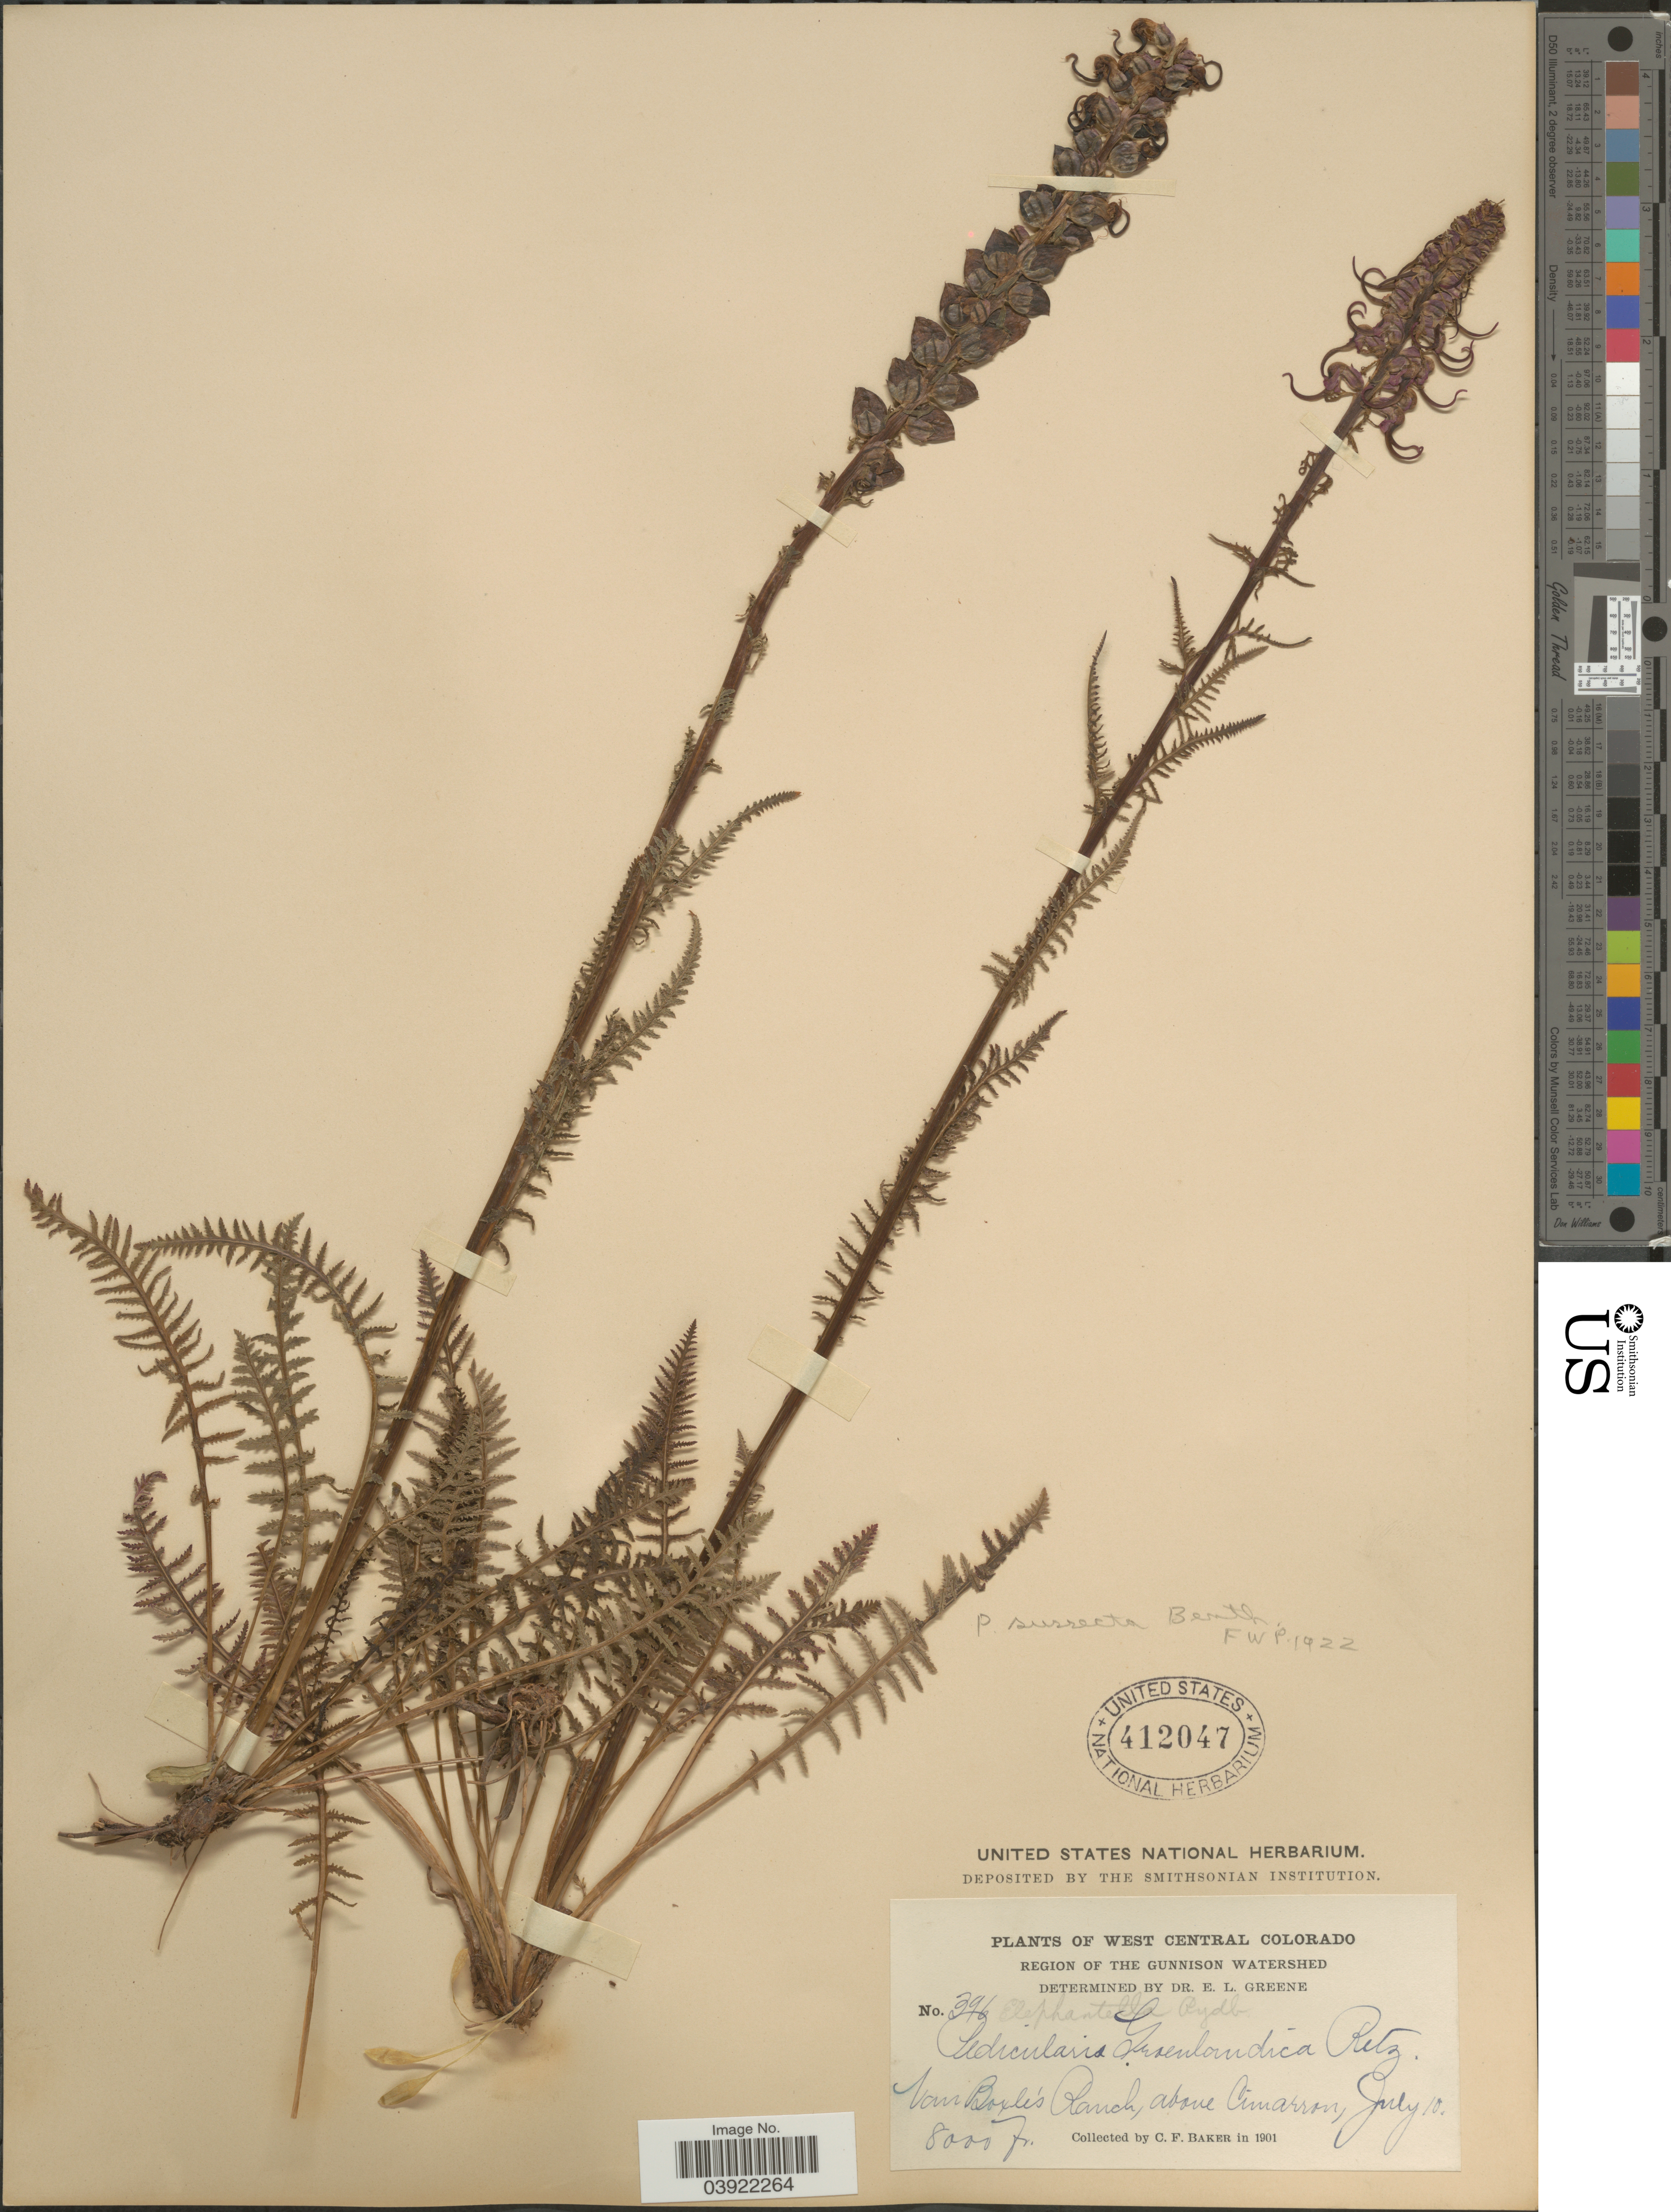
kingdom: Plantae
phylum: Tracheophyta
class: Magnoliopsida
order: Lamiales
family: Orobanchaceae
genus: Pedicularis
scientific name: Pedicularis groenlandica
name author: Retz.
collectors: C. F. Baker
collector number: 396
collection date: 1901-07-10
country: United States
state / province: Colorado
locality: West Central Colorado. Region of the Gunnison Watershed. Van Boxle's Ranch, above Cimarron.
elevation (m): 2438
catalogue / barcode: US 412047